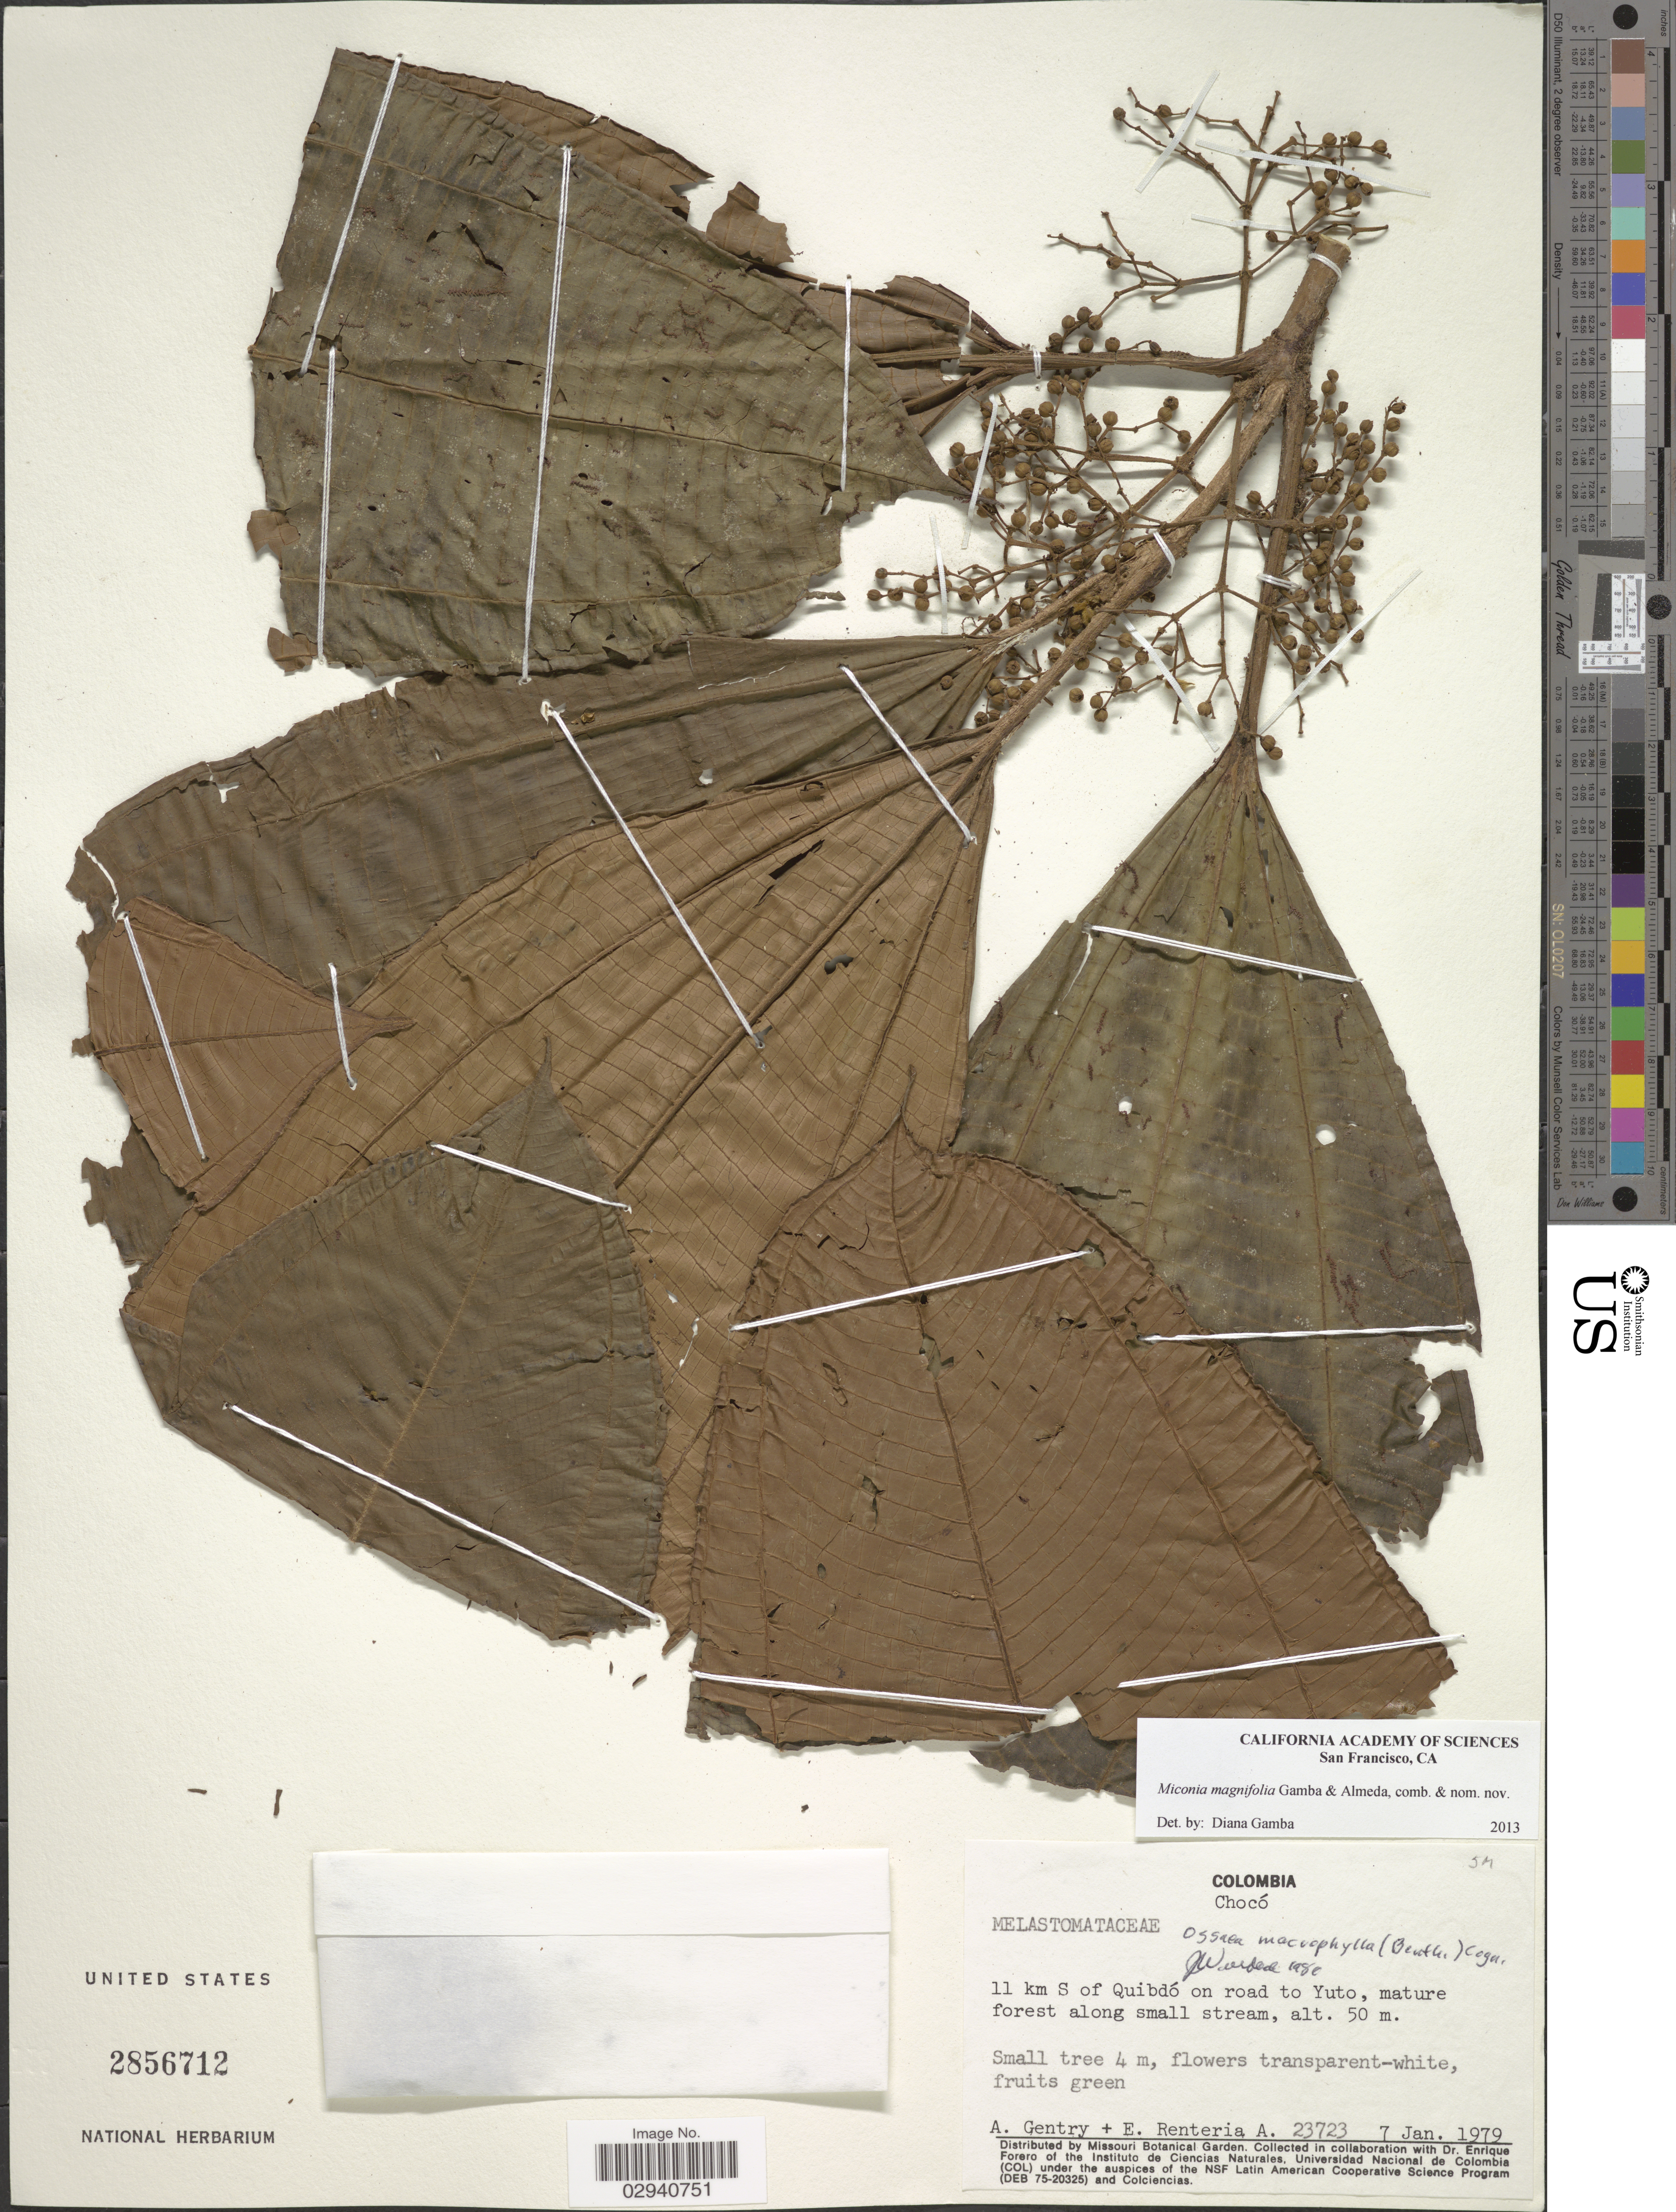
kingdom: Plantae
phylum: Tracheophyta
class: Magnoliopsida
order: Myrtales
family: Melastomataceae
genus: Miconia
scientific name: Miconia magnifolia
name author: Gamba & Almeda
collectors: A. H. Gentry & E. Renteria A.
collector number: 23723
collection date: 1979-01-07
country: Colombia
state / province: Chocó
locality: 11 km S of Quibdó on road to Yuto.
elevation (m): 50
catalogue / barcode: US 2856712